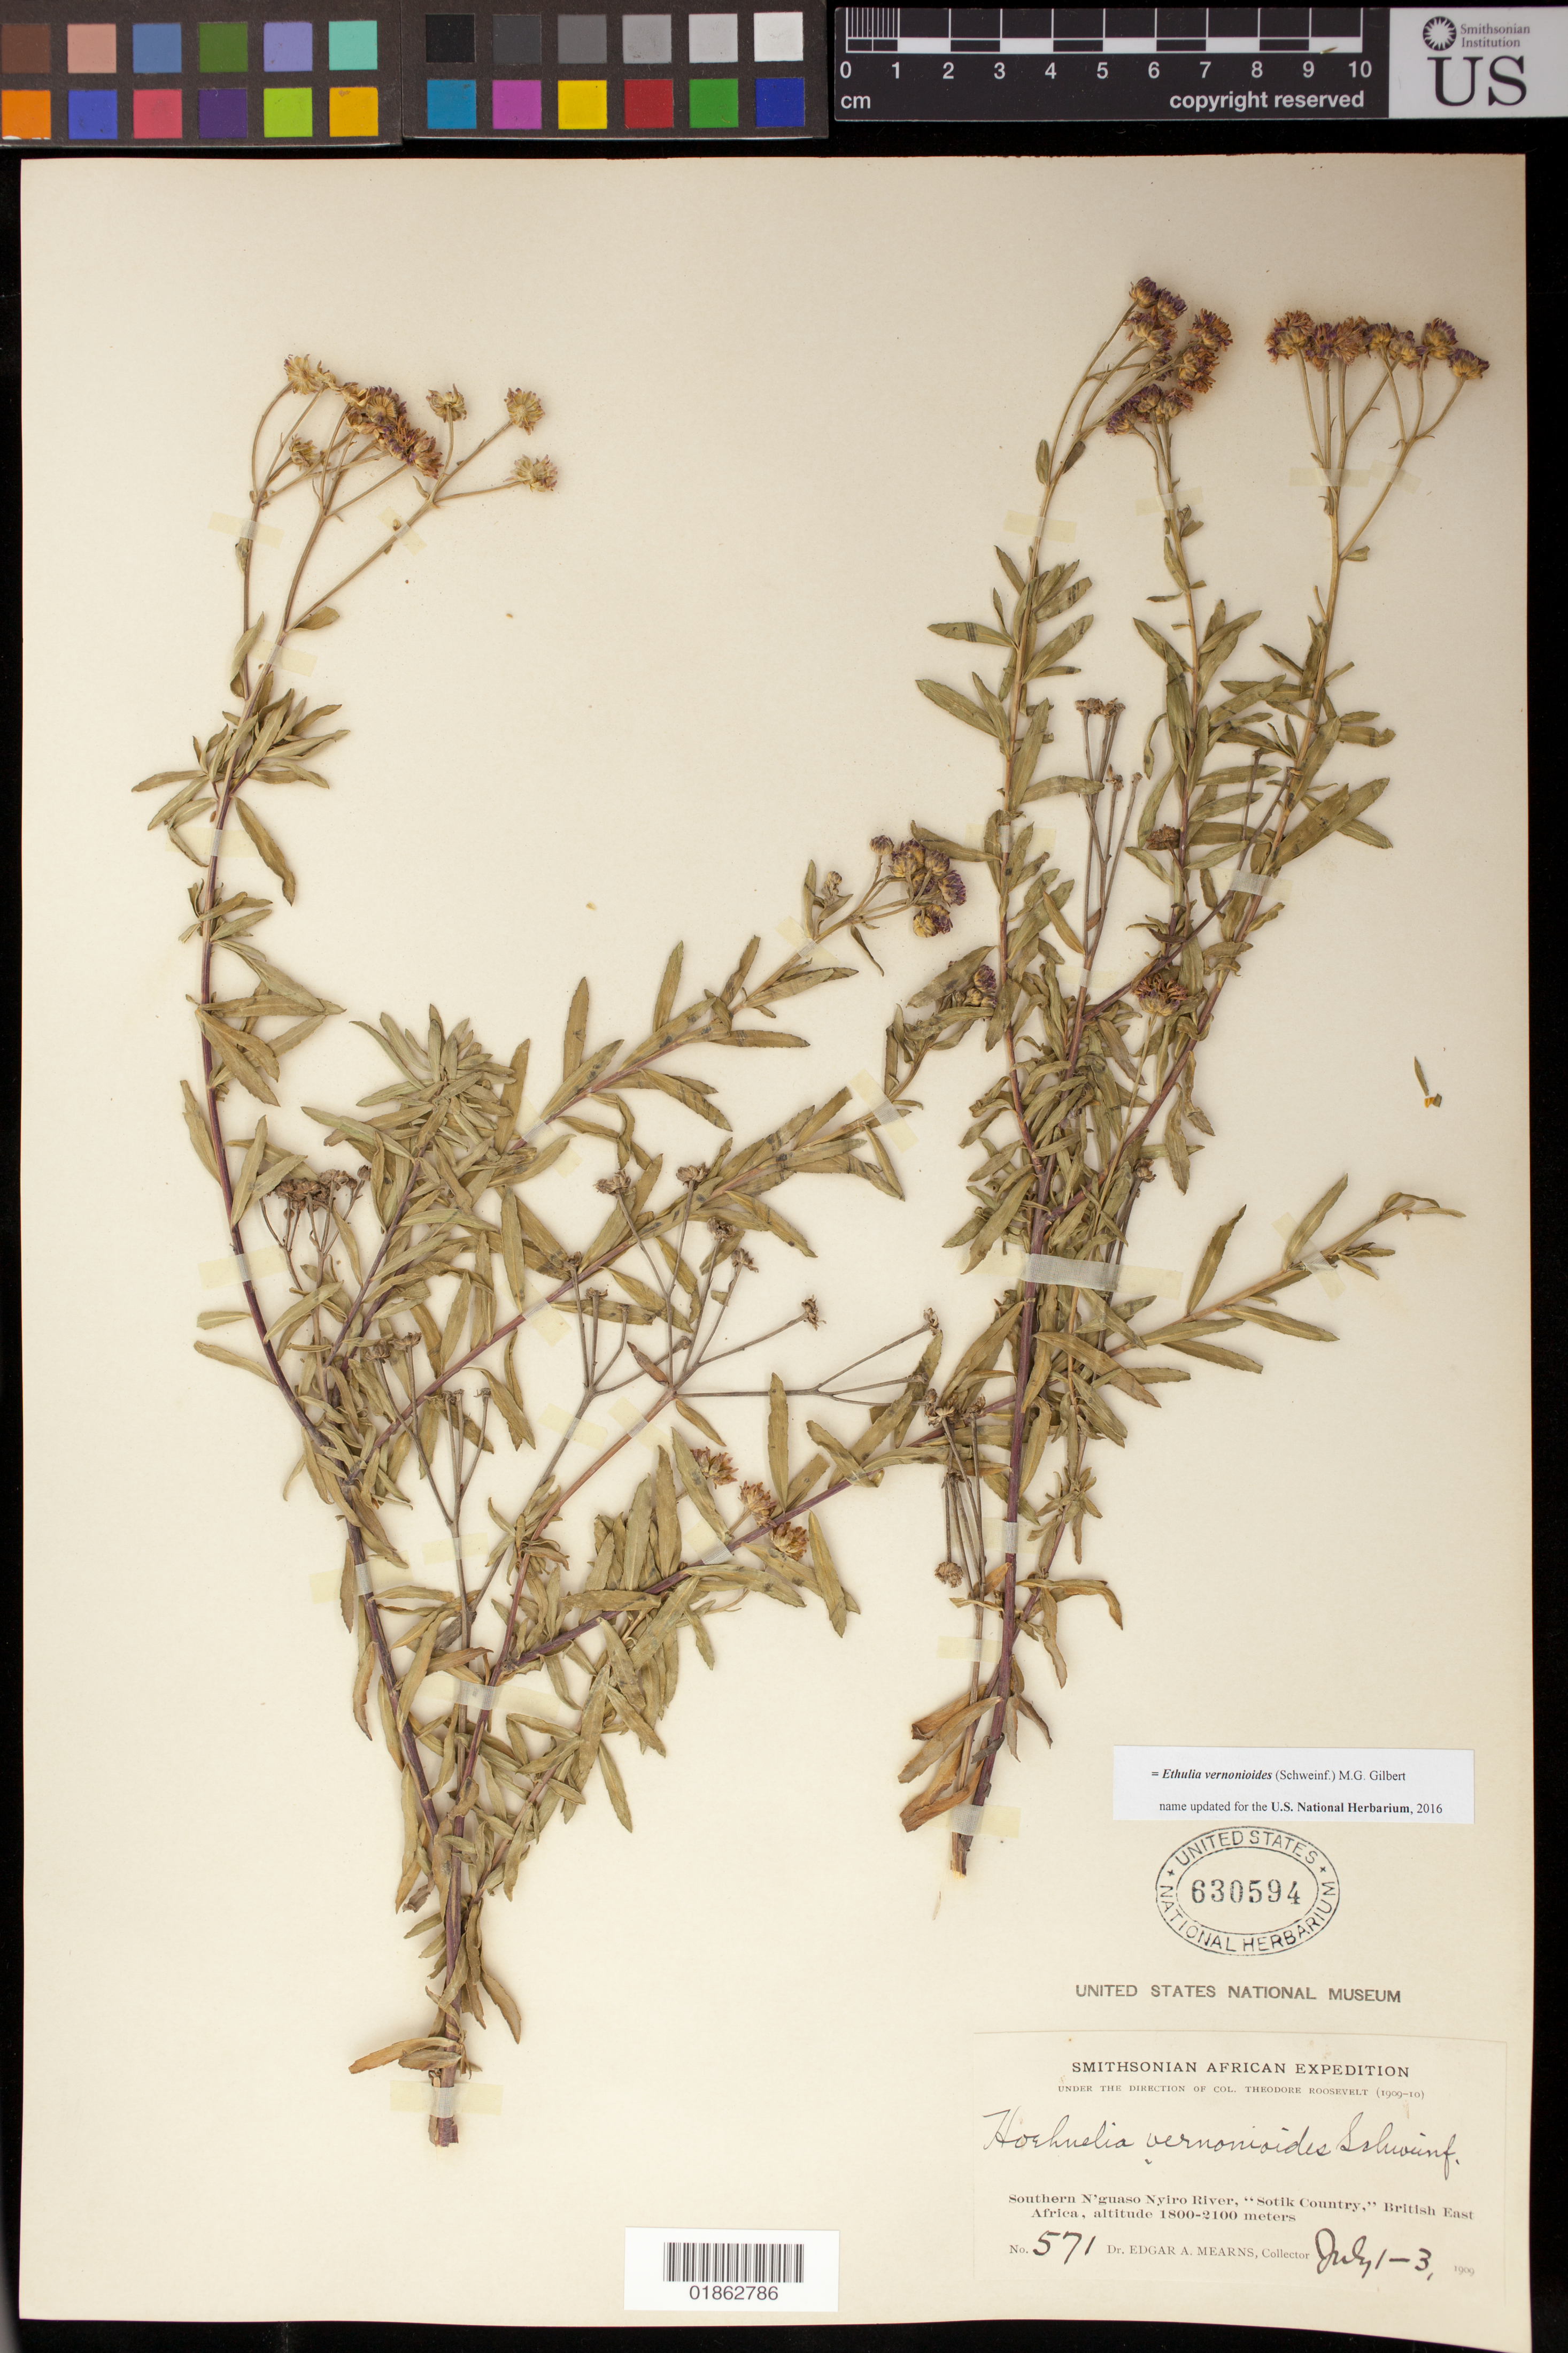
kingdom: Plantae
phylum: Tracheophyta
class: Magnoliopsida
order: Asterales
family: Asteraceae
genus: Ethulia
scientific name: Ethulia vernonioides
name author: (Schweinf.) M.G. Gilbert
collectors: E. A. Mearns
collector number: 571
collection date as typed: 01 Jul 1909 to 03 Jul 1909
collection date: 1909-07-01/1909-07-03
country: Kenya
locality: Southern N'guaso Nyiro River, "Sotik Country".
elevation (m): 1800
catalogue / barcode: US 630594